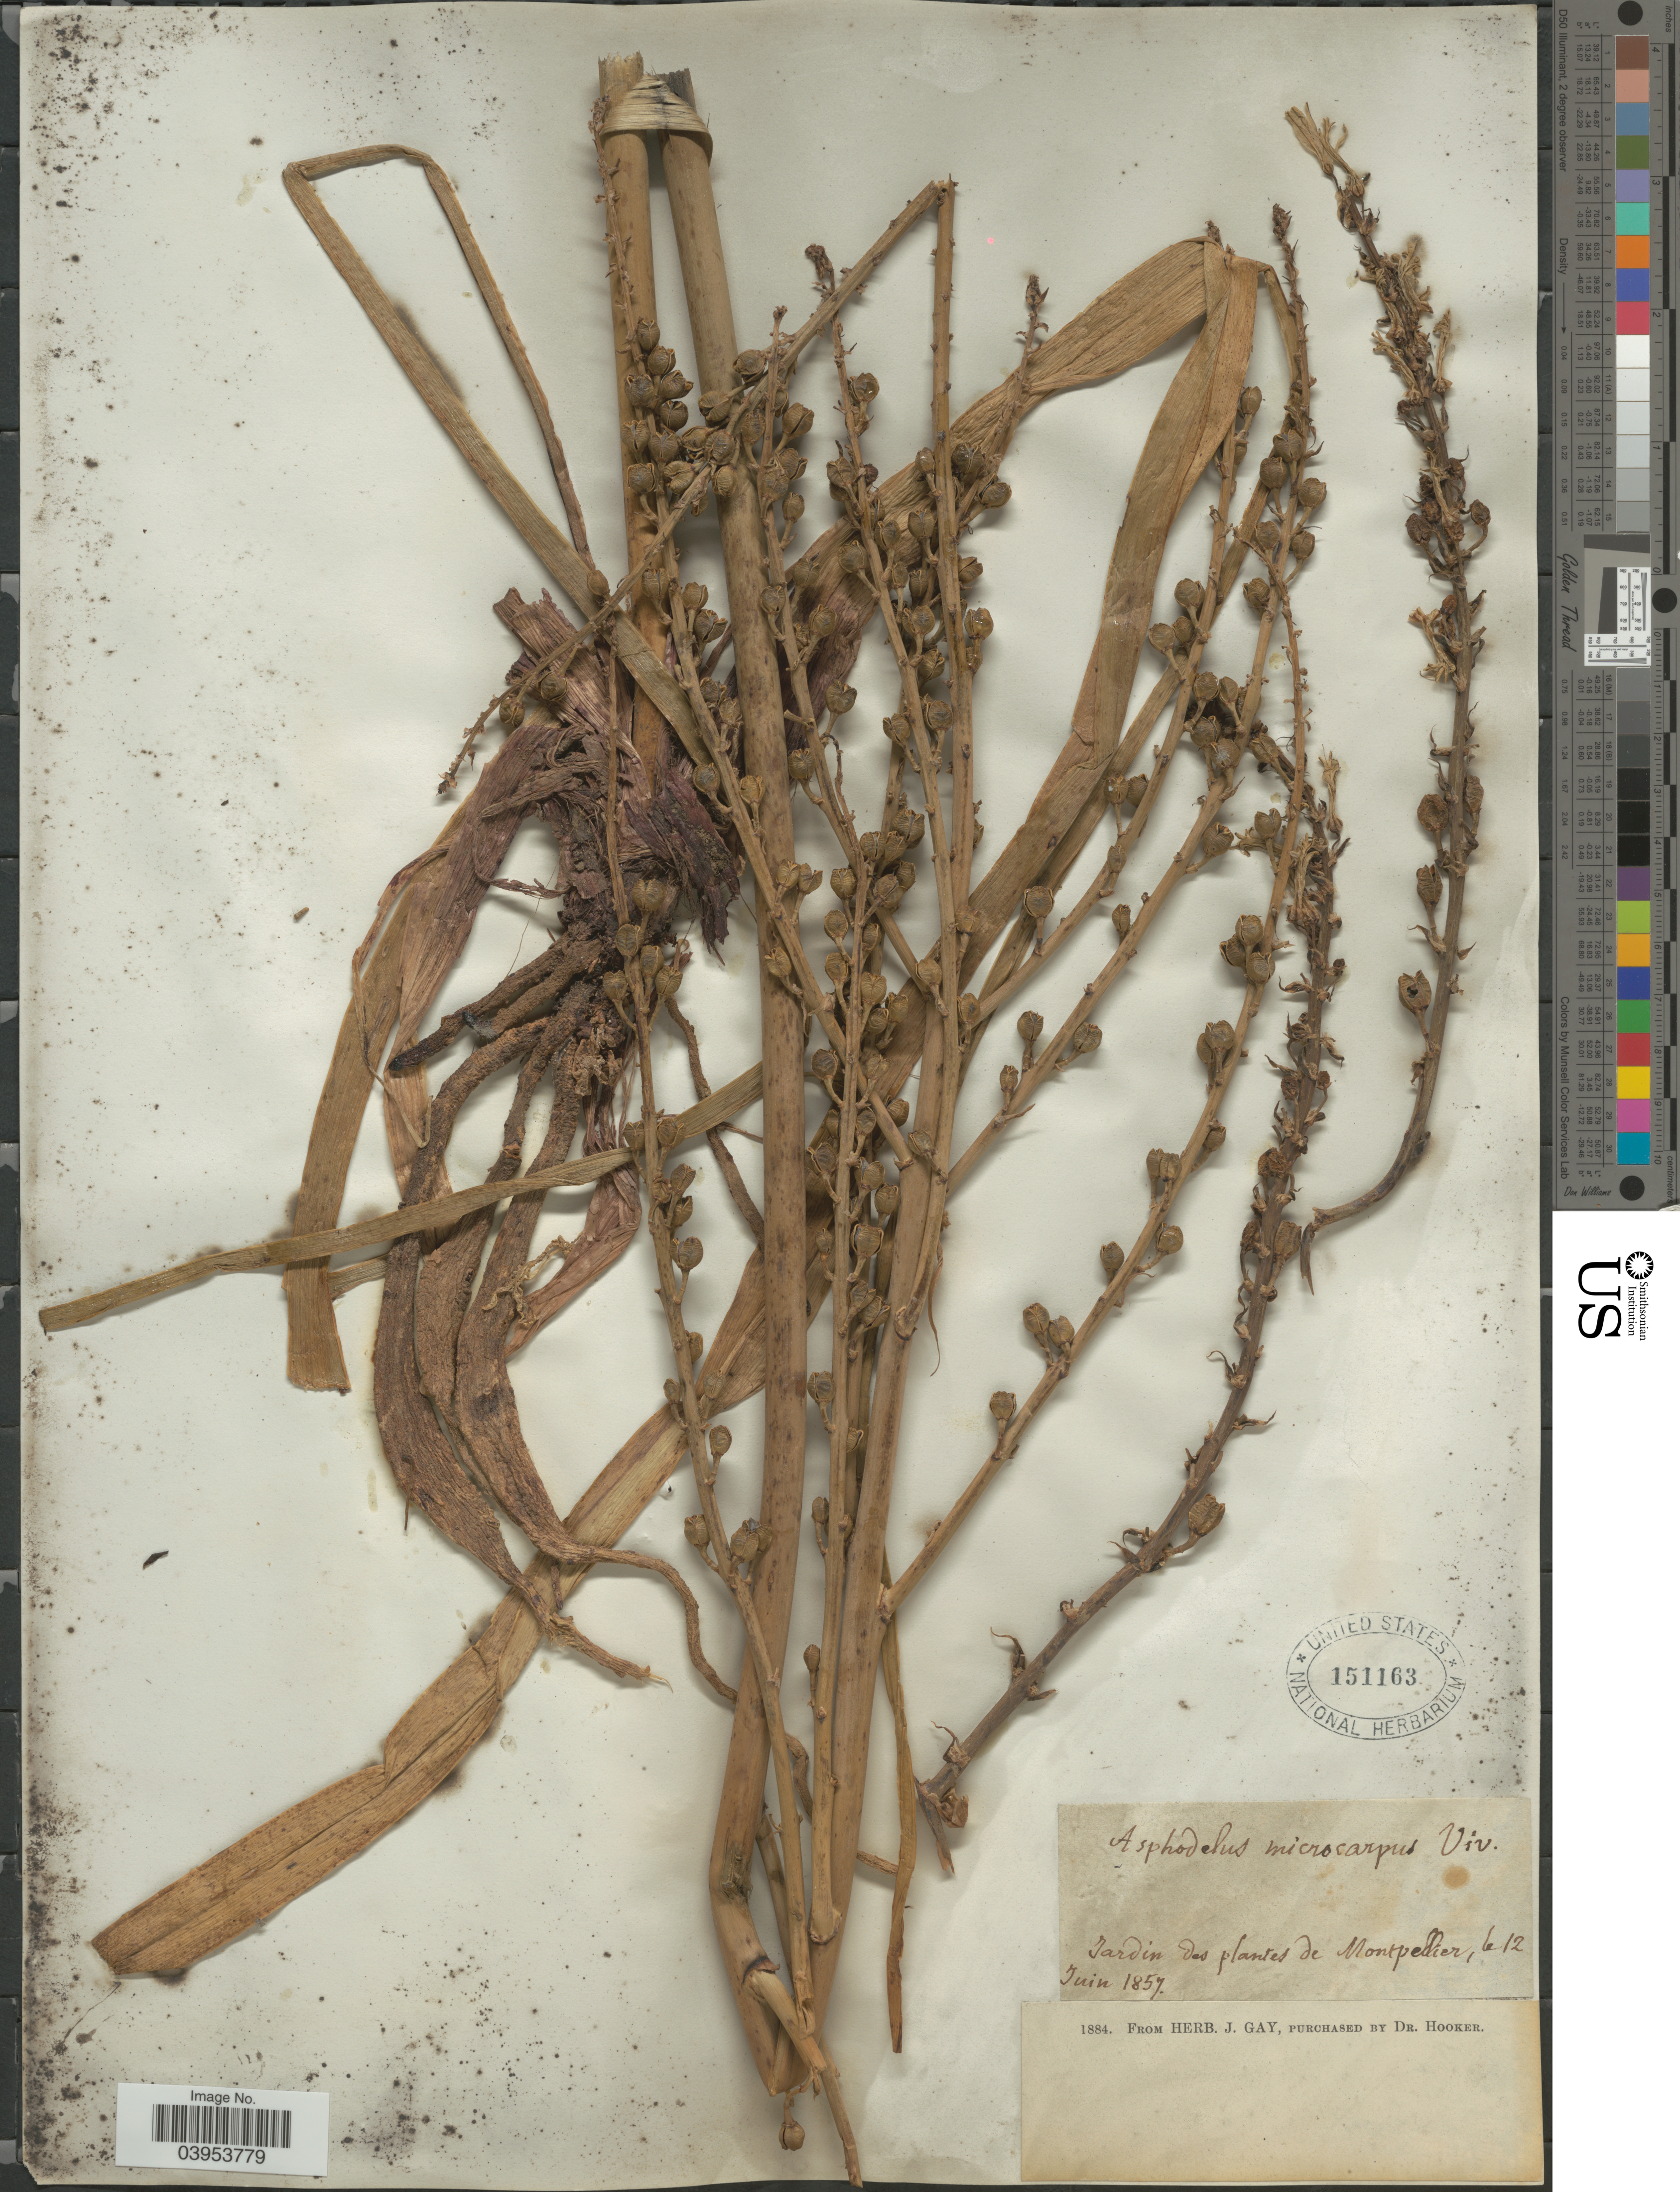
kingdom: Plantae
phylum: Tracheophyta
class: Liliopsida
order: Asparagales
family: Asphodelaceae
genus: Asphodelus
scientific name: Asphodelus ramosus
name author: L.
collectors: ex herb. J. Gay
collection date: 1857-06-12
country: France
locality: Jardin des plantes de Montpellier [interpreted].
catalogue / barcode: US 151163